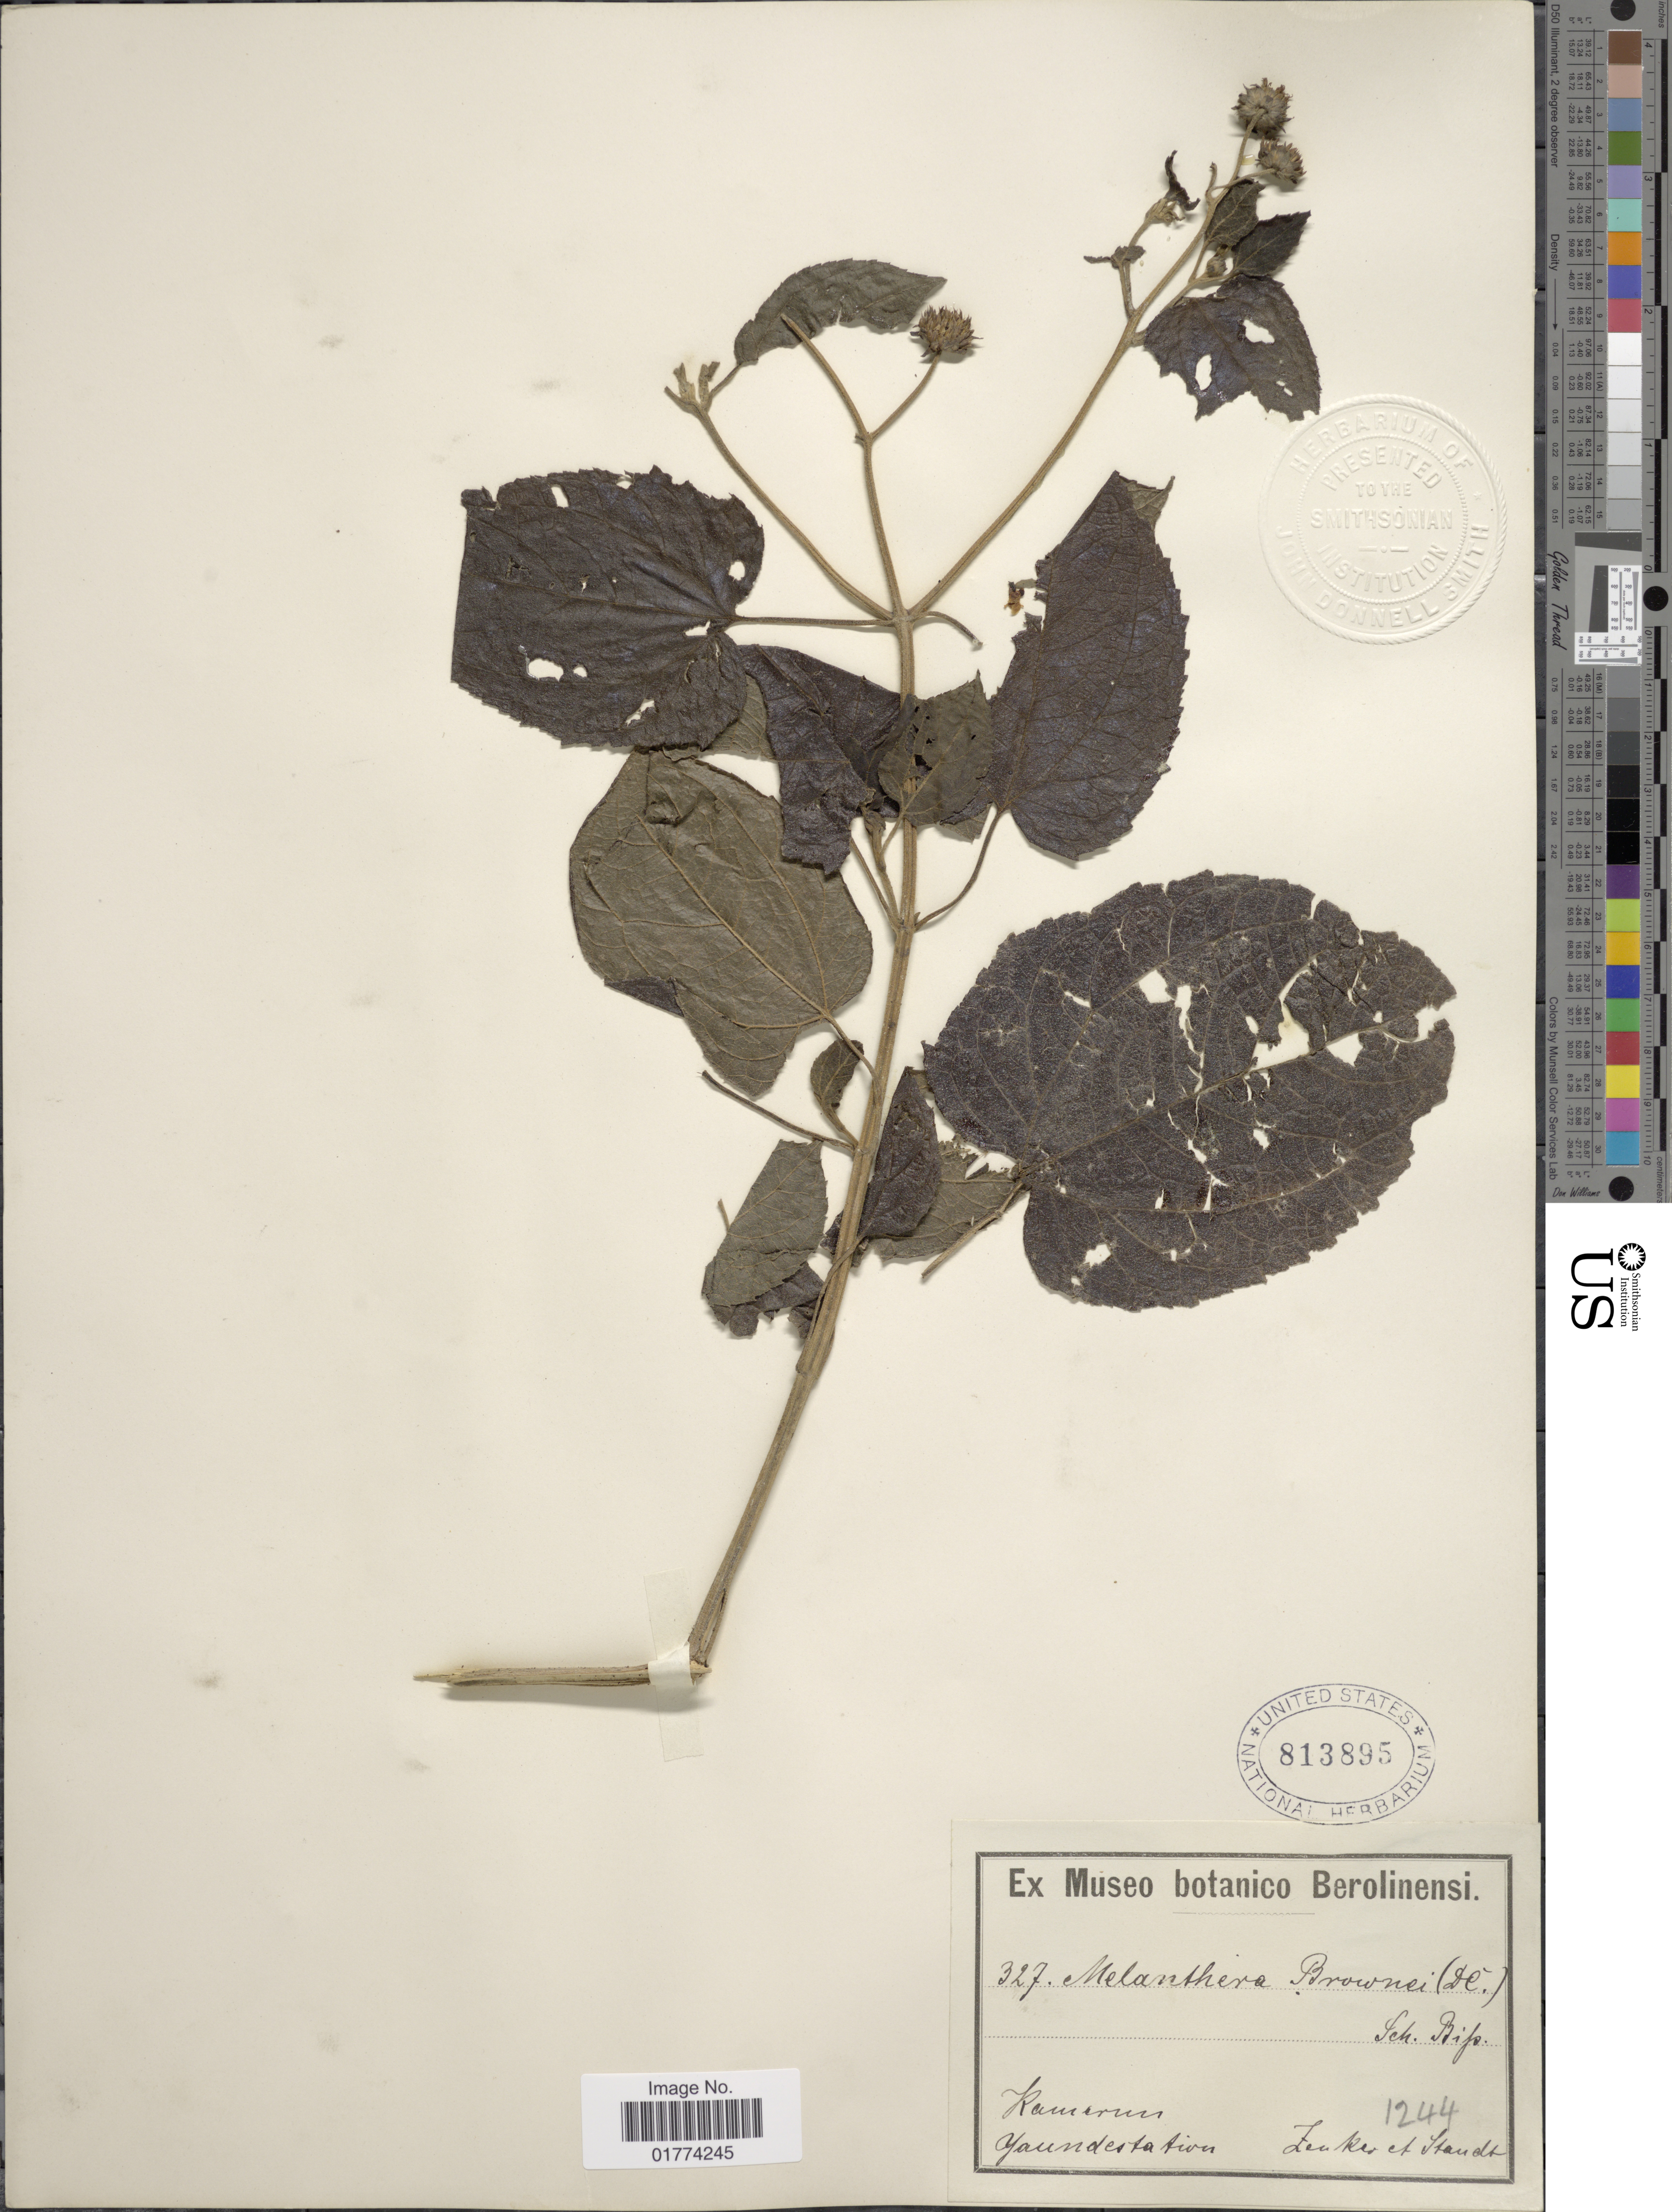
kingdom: Plantae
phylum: Tracheophyta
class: Magnoliopsida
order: Asterales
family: Asteraceae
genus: Melanthera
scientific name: Melanthera scandens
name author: (Schumach. & Thonn.) Brenan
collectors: Zenker, -- & -. Staudt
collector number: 1244/327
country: Cameroon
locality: Yaundestation.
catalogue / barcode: US 813895